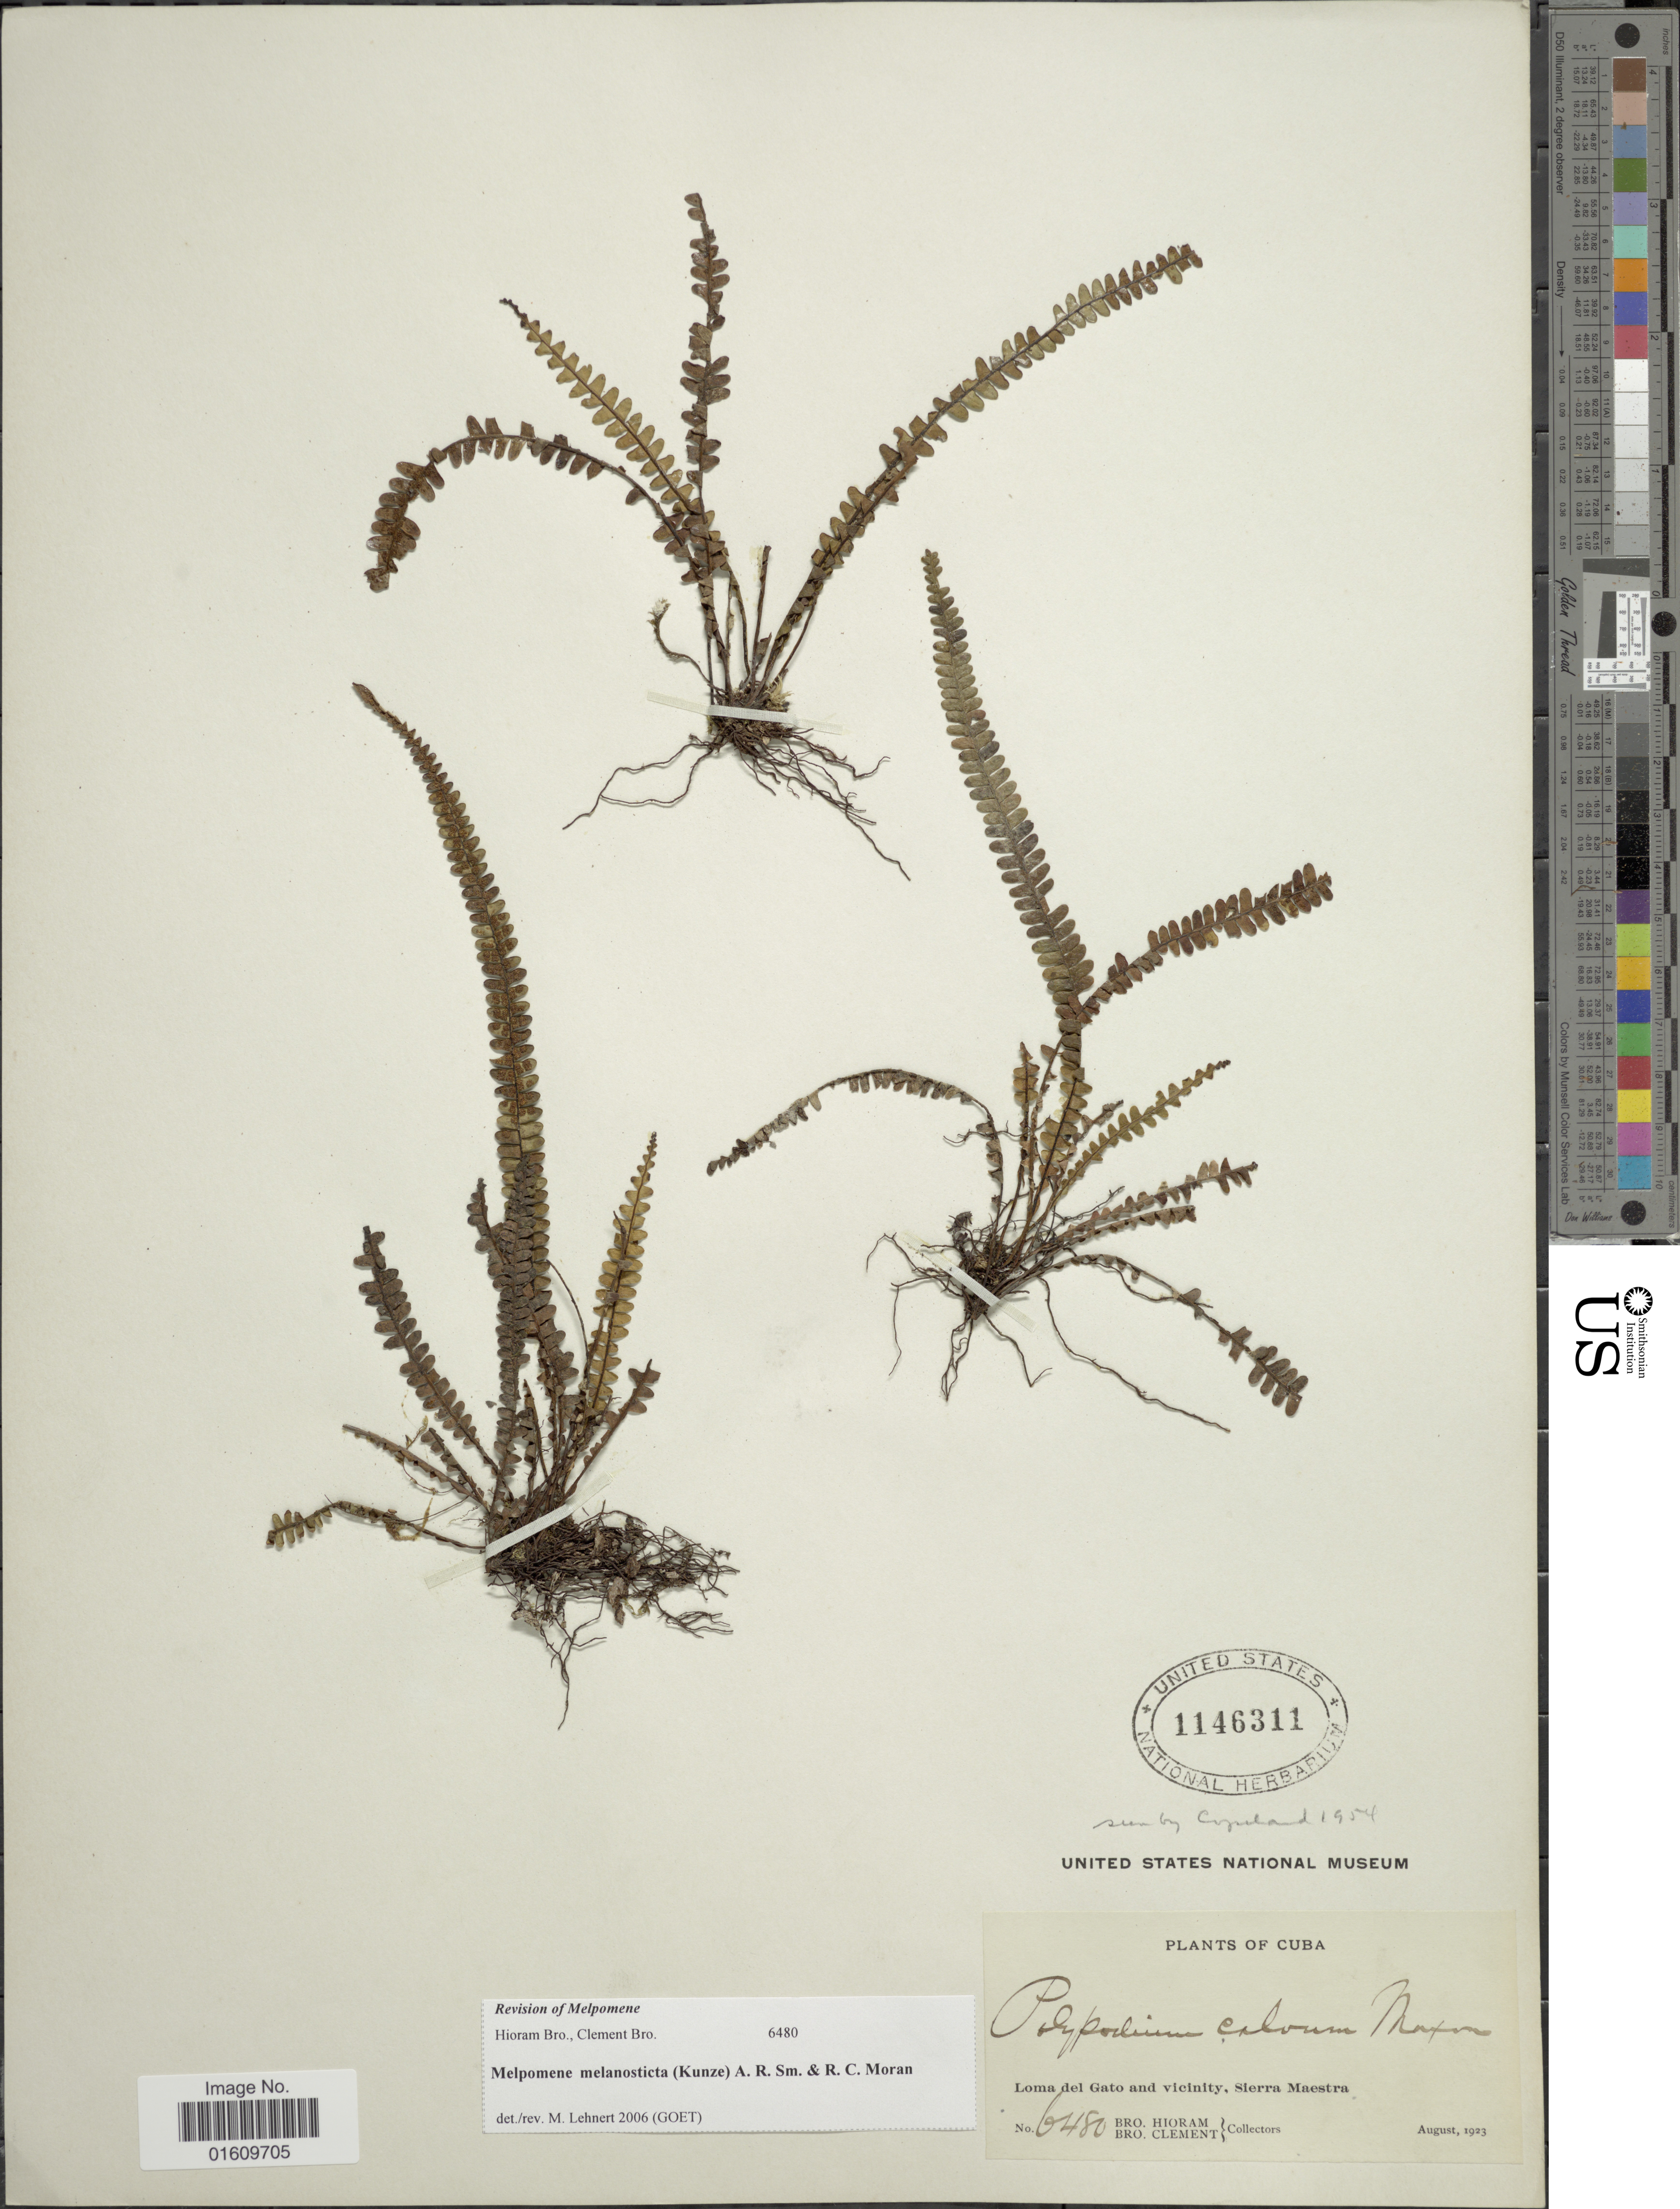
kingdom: Plantae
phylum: Tracheophyta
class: Polypodiopsida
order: Polypodiales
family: Polypodiaceae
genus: Melpomene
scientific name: Melpomene melanosticta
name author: (Kunze) A.R. Sm. & R.C. Moran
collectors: Bro. Hioram & B. Clement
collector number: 6480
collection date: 1923-08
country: Cuba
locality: Loma del Gato and vicinity, Sierra Maestra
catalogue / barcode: US 1146311